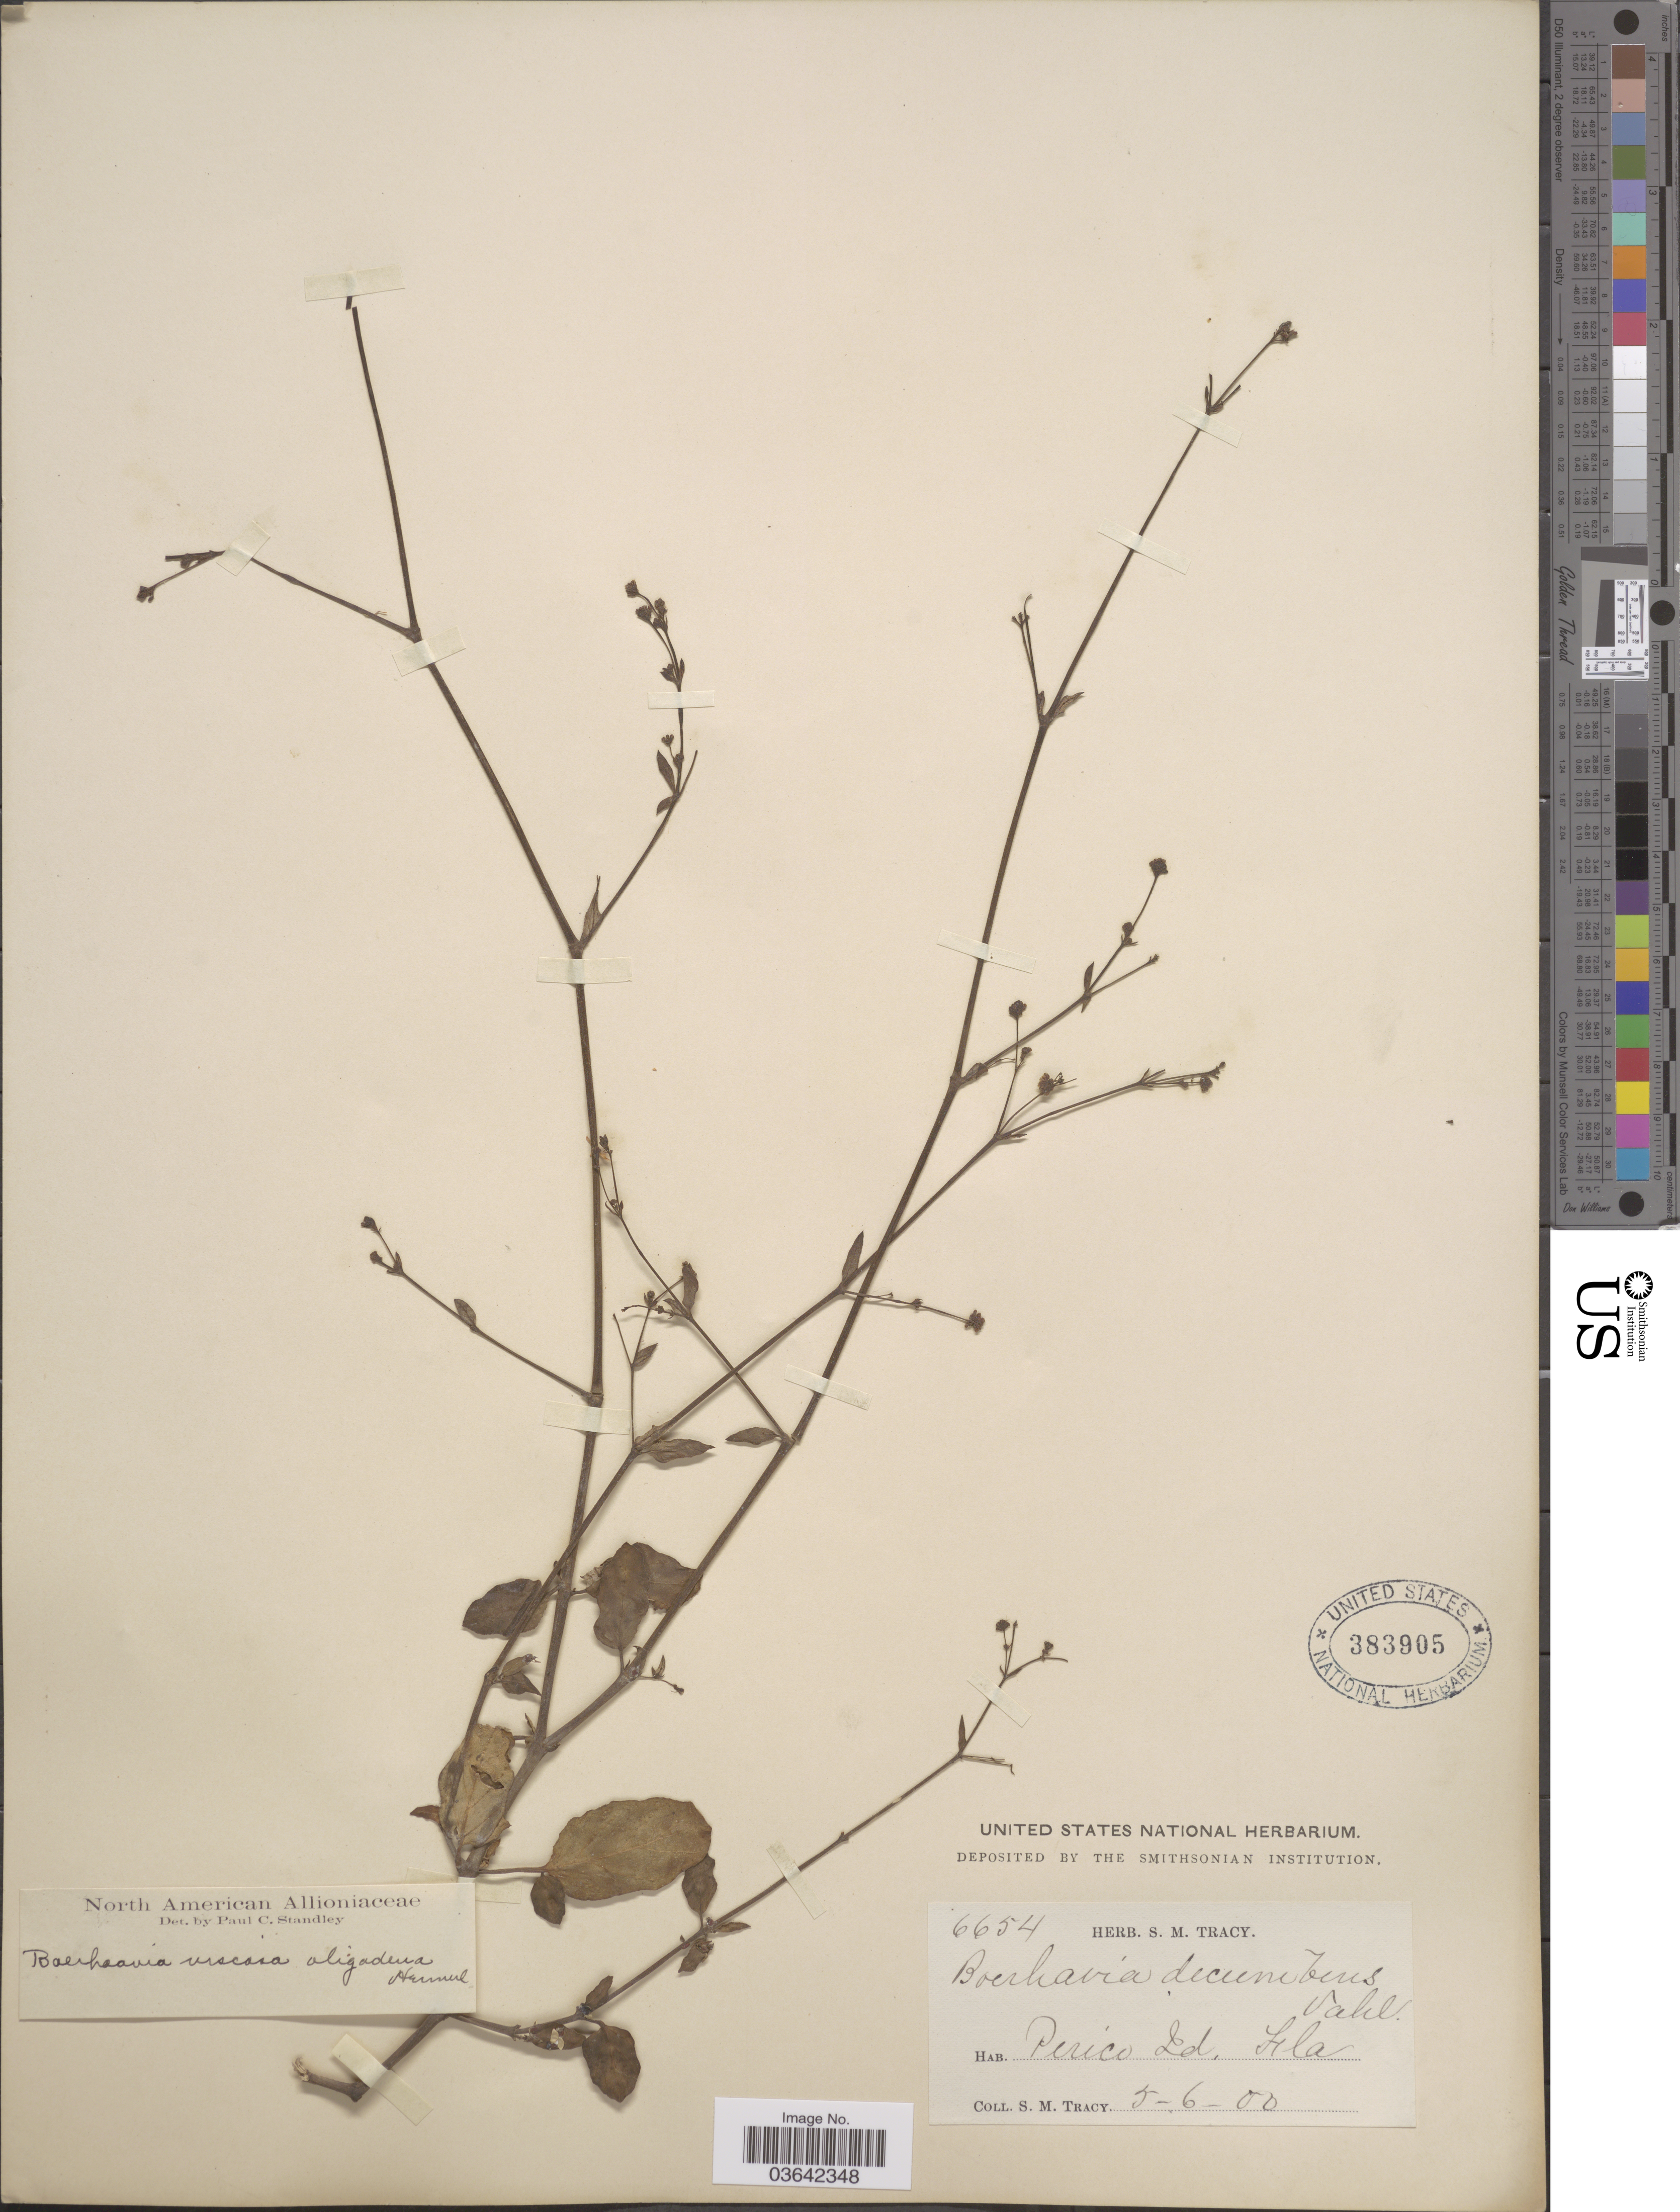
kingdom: Plantae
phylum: Tracheophyta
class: Magnoliopsida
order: Caryophyllales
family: Nyctaginaceae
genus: Boerhavia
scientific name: Boerhavia adscendens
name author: Willd.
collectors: S. M. Tracy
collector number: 6654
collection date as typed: Transcribed d/m/y: 6/5/0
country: United States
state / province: Florida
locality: Perico Id.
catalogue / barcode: US 383905